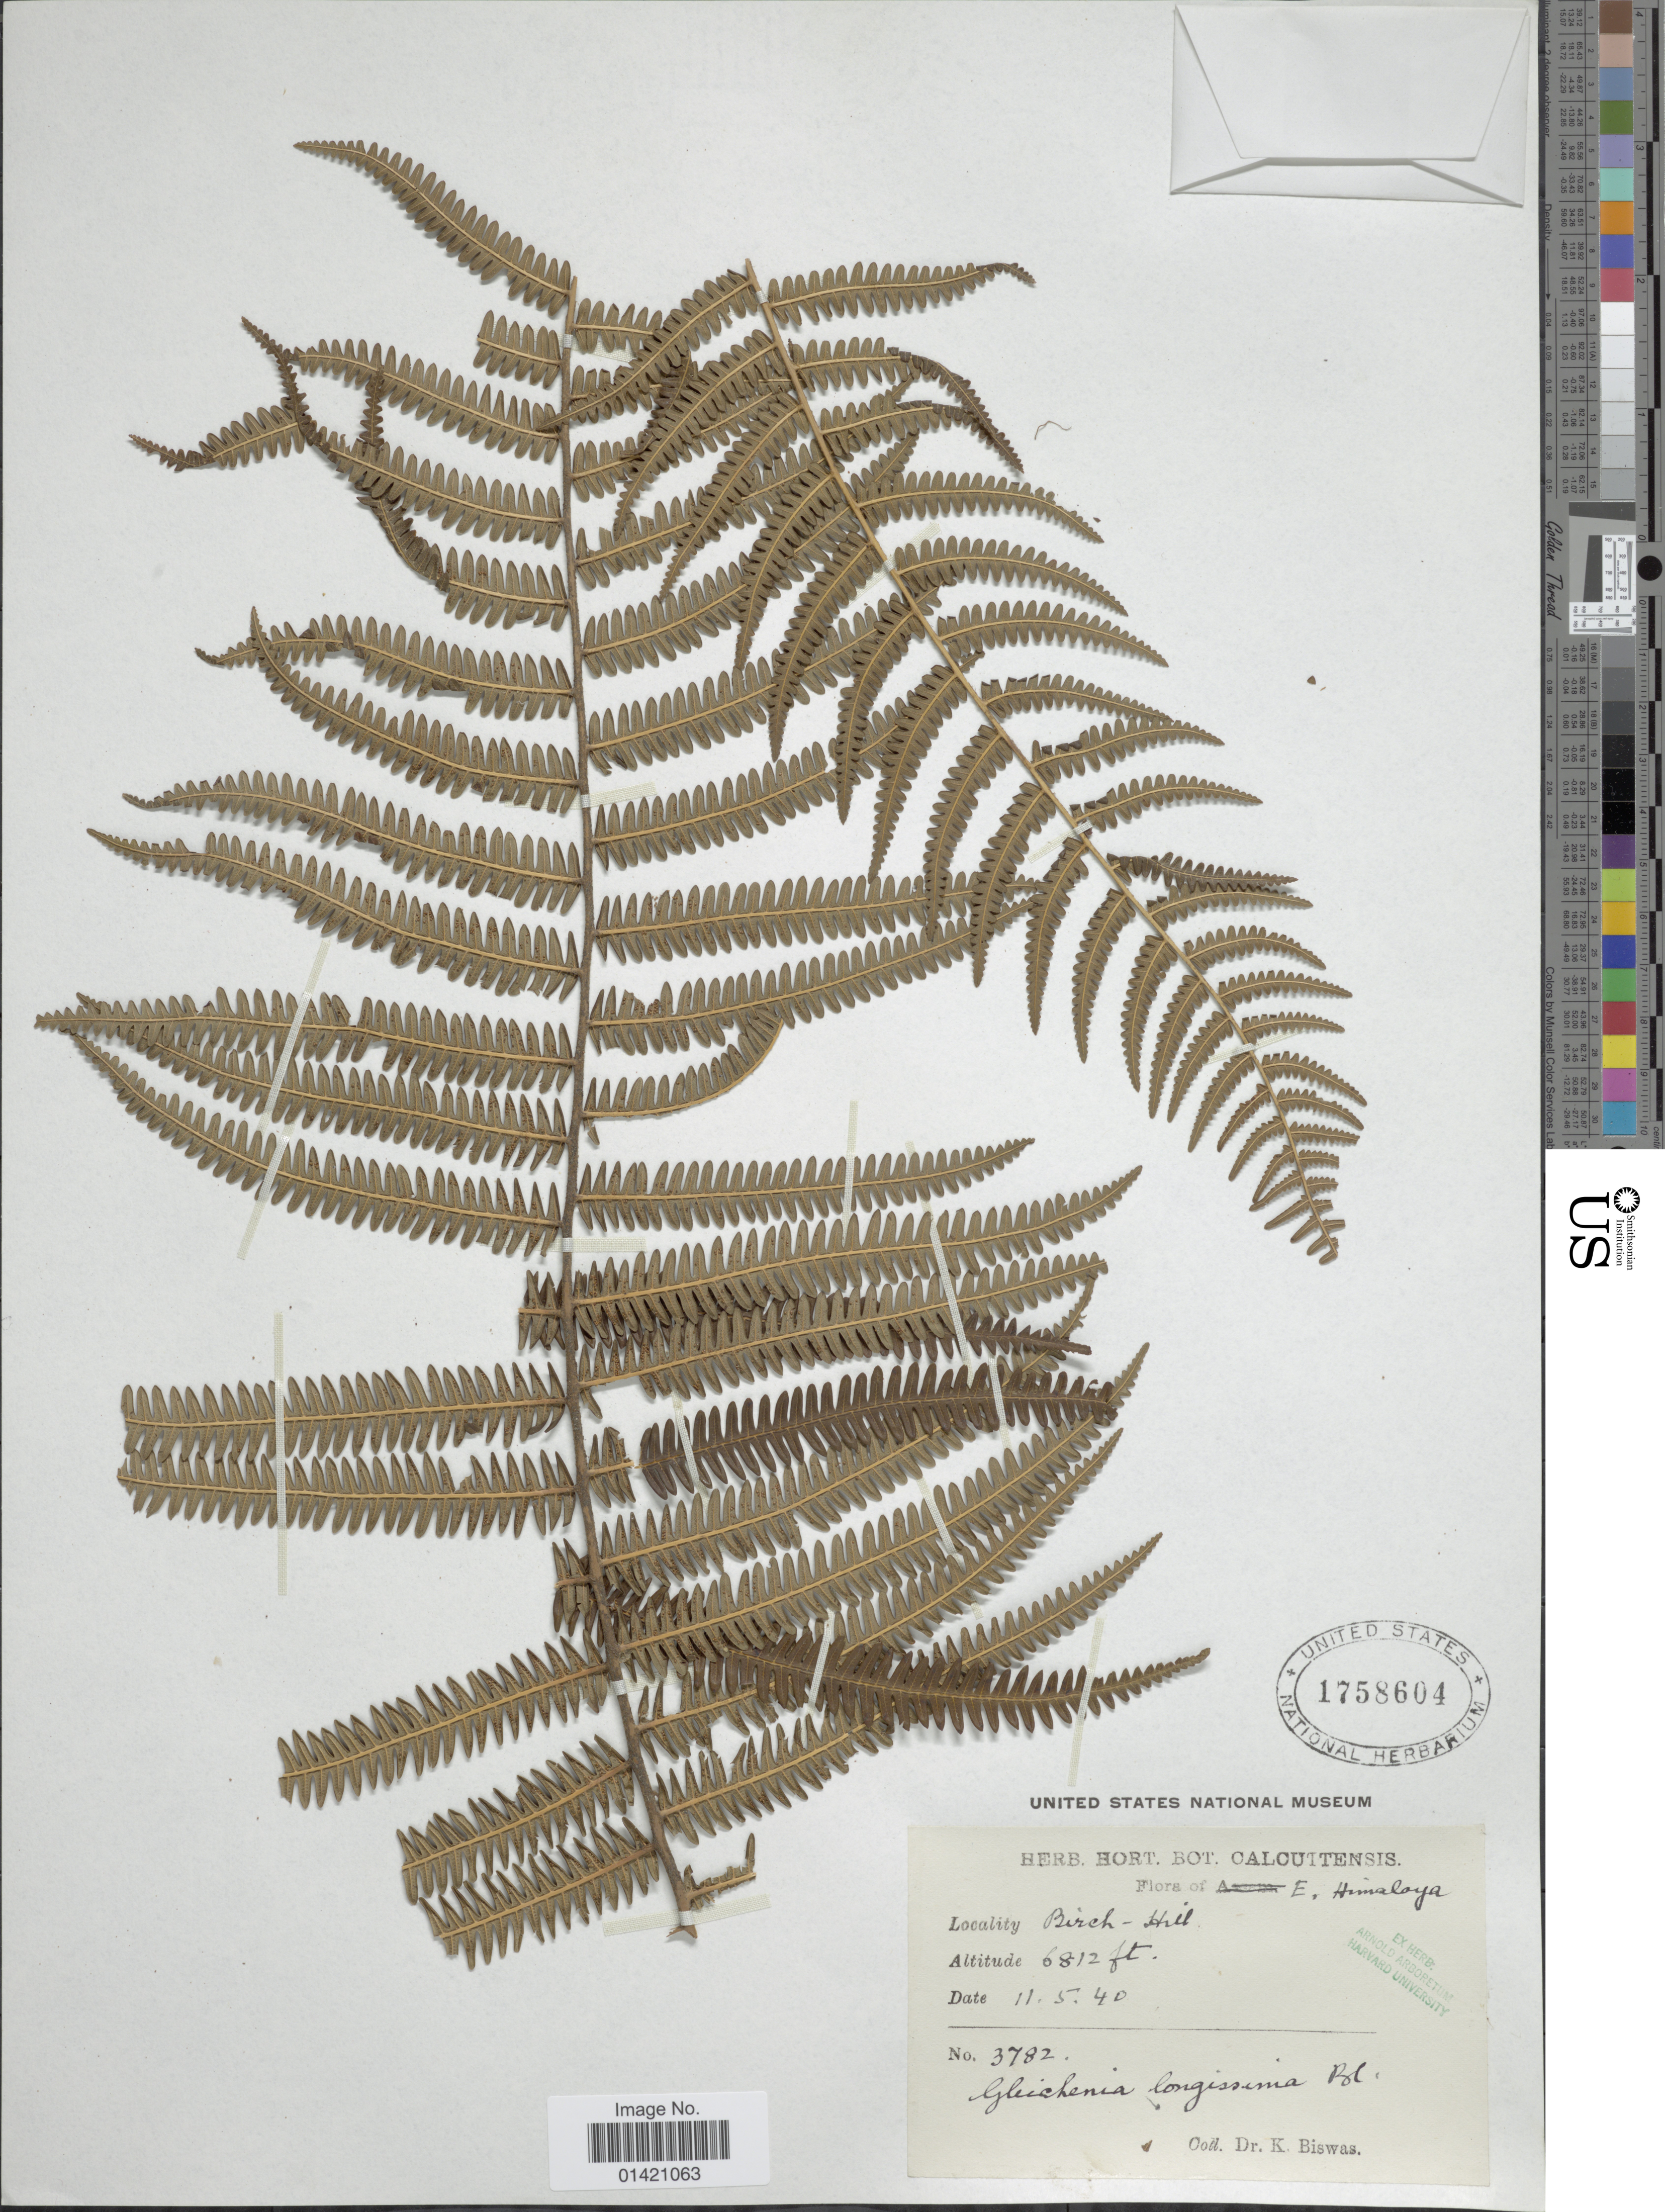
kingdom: Plantae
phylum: Tracheophyta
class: Polypodiopsida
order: Gleicheniales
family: Gleicheniaceae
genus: Diplopterygium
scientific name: Diplopterygium glaucum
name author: (Thunb. ex Houtt.) Nakai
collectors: K. Biswas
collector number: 3782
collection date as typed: Transcribed d/m/y: 11/5/40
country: India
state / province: West Bengal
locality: E. Himalaya. Birch-Hill.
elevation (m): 2076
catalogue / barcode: US 1758604